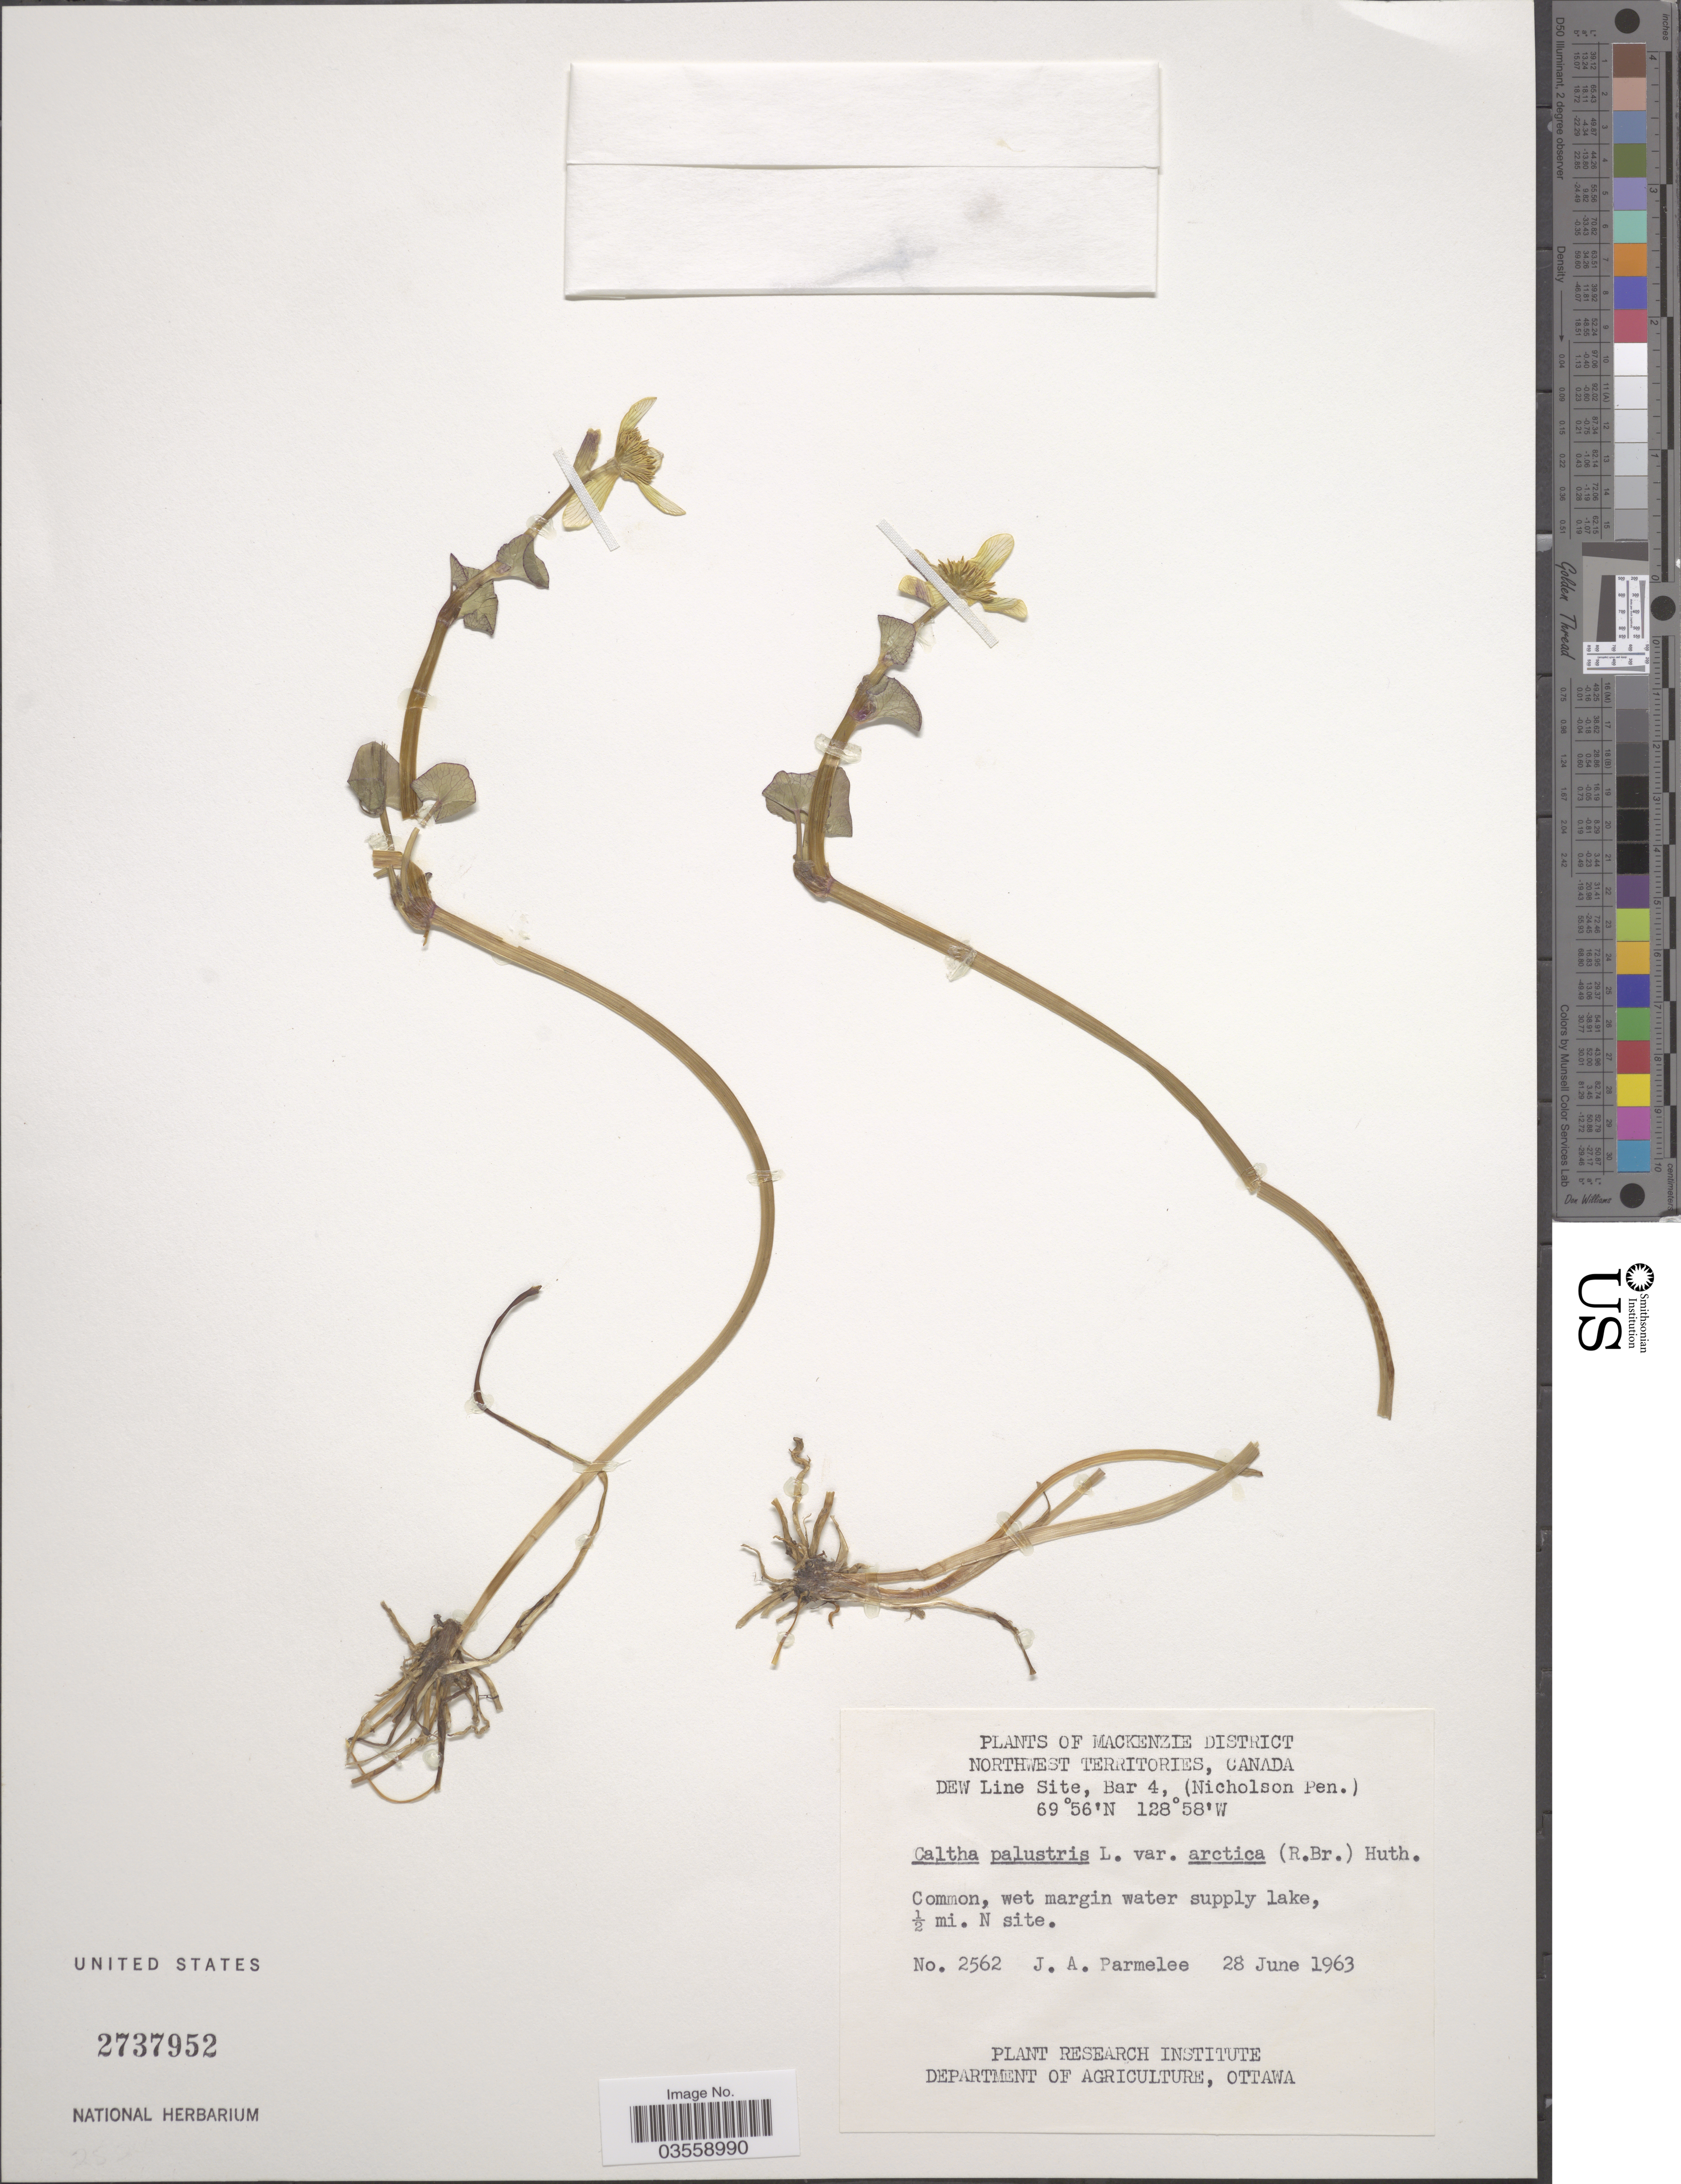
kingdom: Plantae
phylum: Tracheophyta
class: Magnoliopsida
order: Ranunculales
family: Ranunculaceae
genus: Caltha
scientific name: Caltha palustris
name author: L.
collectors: J. A. Parmelee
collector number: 2562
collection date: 1963-06-28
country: Canada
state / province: Northwest Territories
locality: Mackenzie District. Dew Line Site, Bar 4, (Nicholson Pen.). ½ mi. N site.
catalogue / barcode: US 2737952